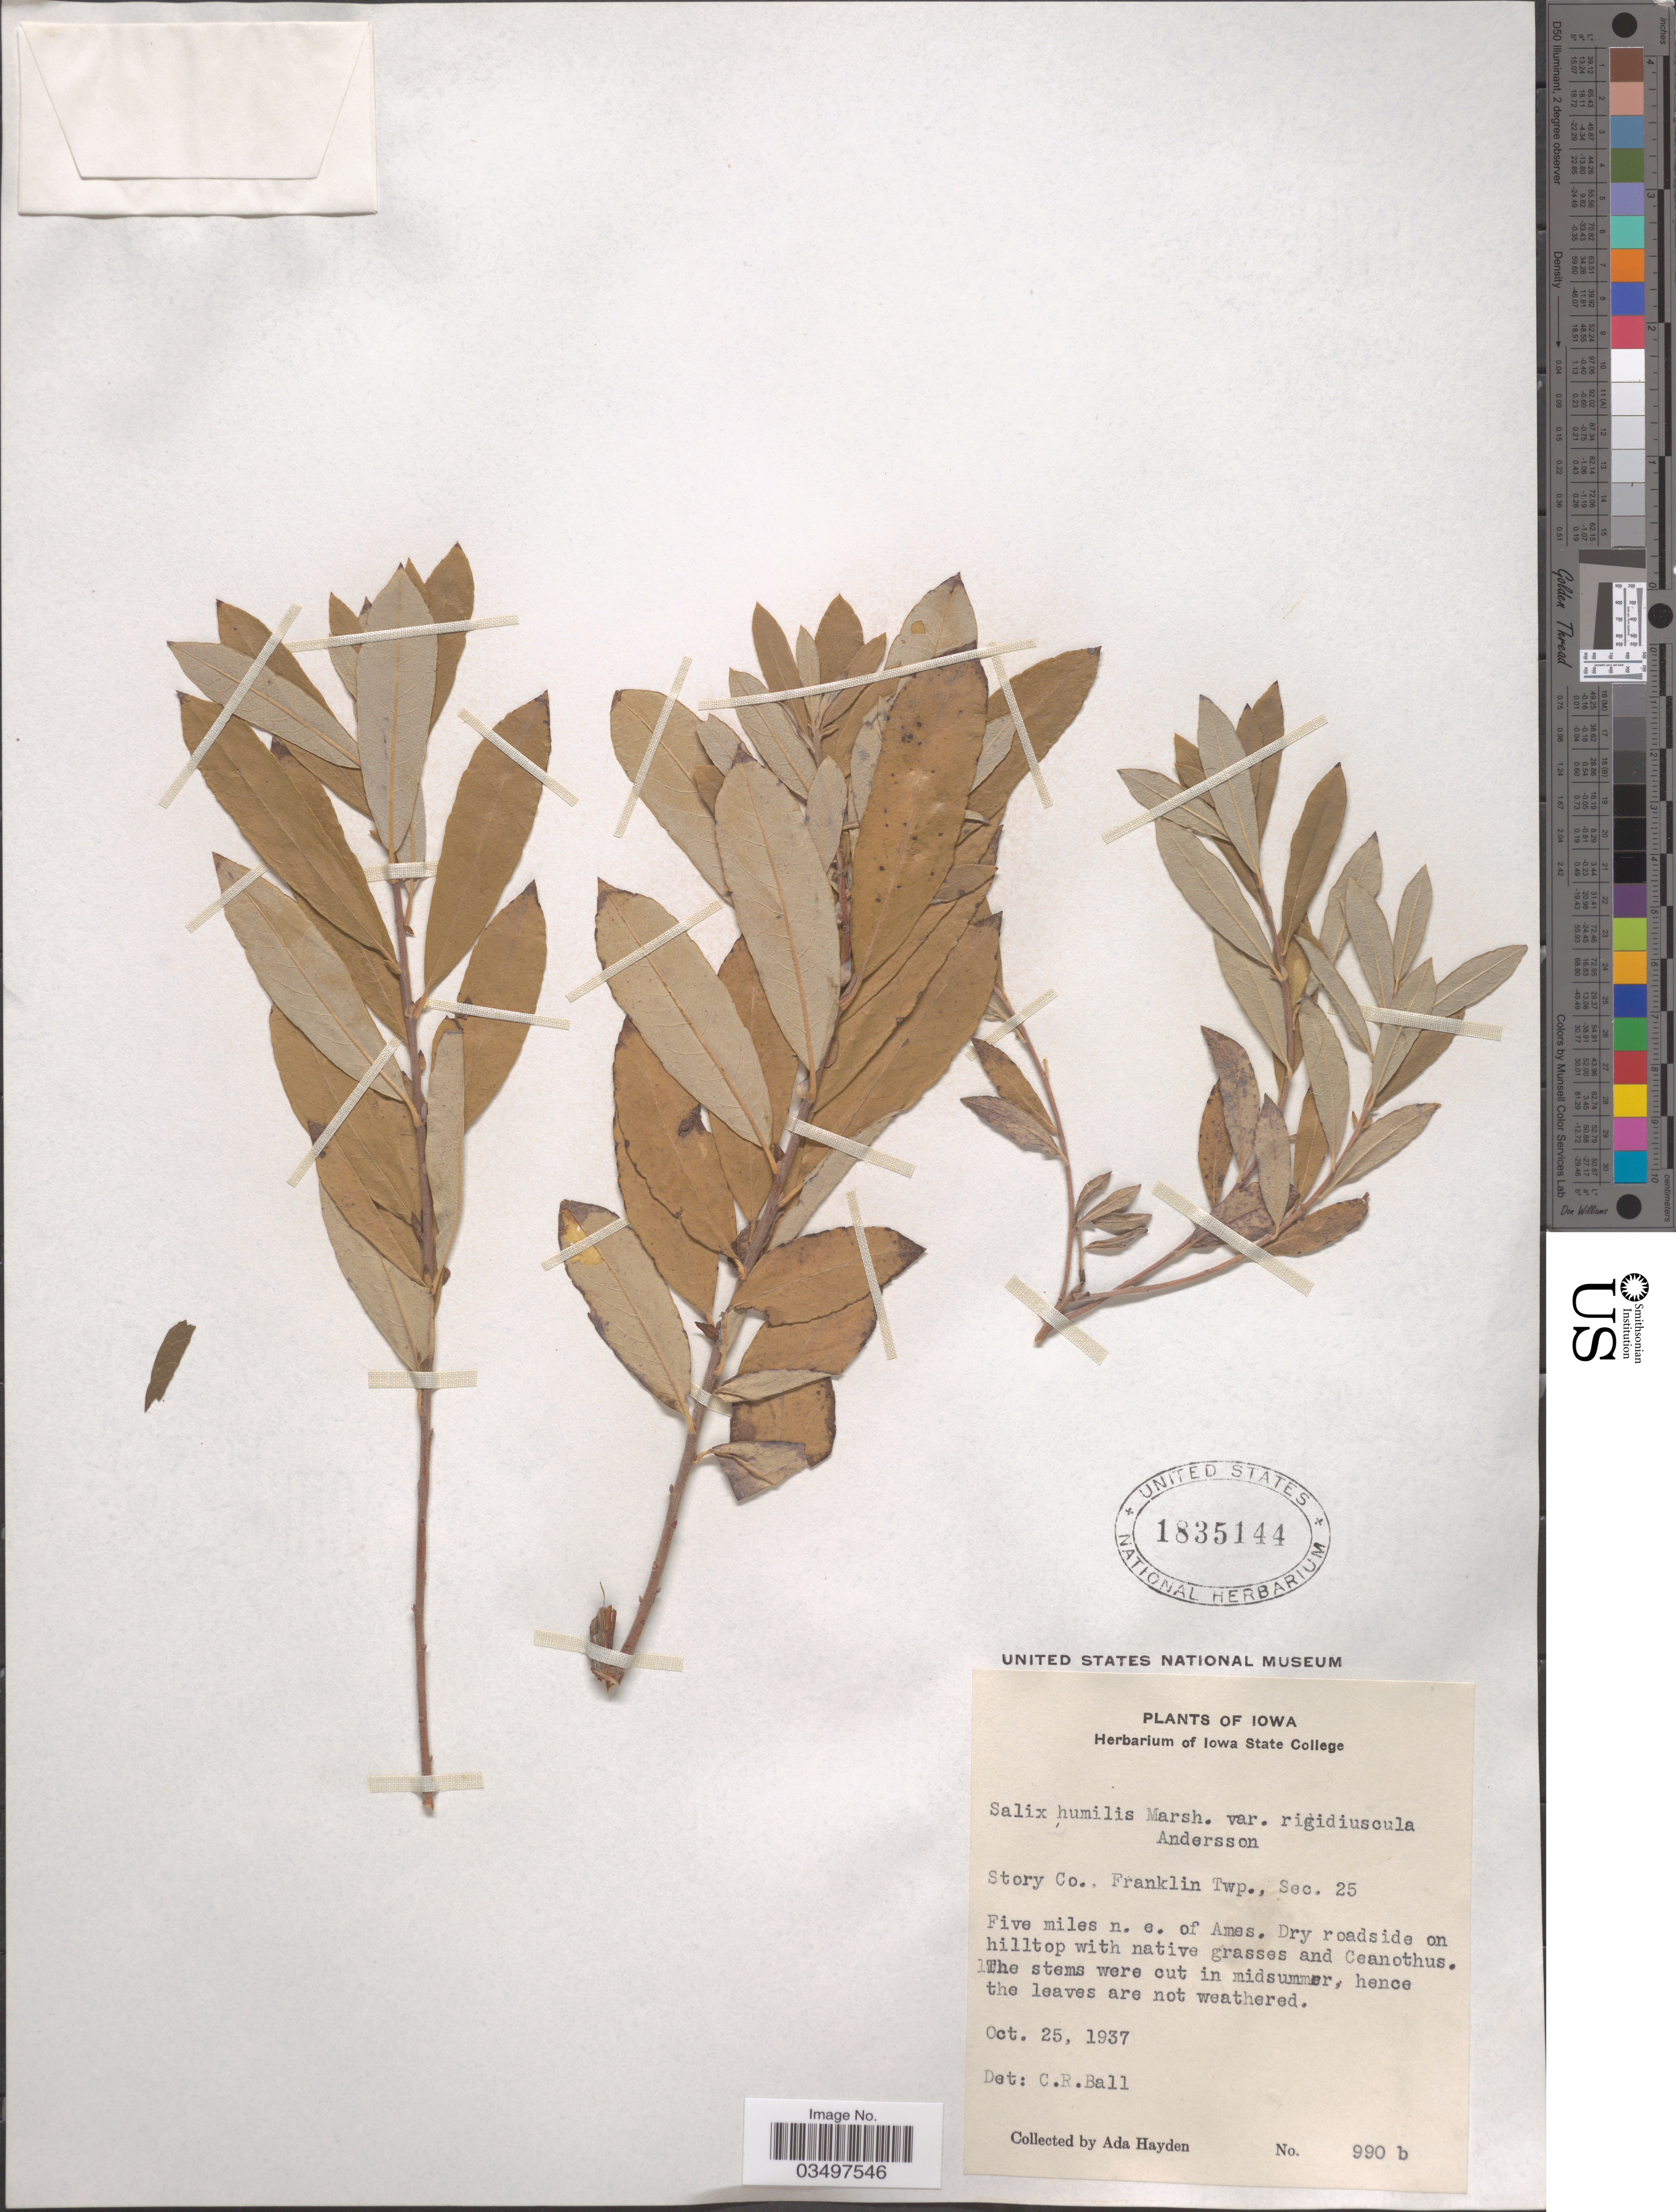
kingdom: Plantae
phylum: Tracheophyta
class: Magnoliopsida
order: Malpighiales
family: Salicaceae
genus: Salix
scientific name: Salix humilis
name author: Marshall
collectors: Ada Hayden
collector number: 990b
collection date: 1937-10-25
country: United States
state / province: Iowa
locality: Story Co., Franklin Twp., Sec. 25. Five miles n.e. of Ames.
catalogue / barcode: US 1835144